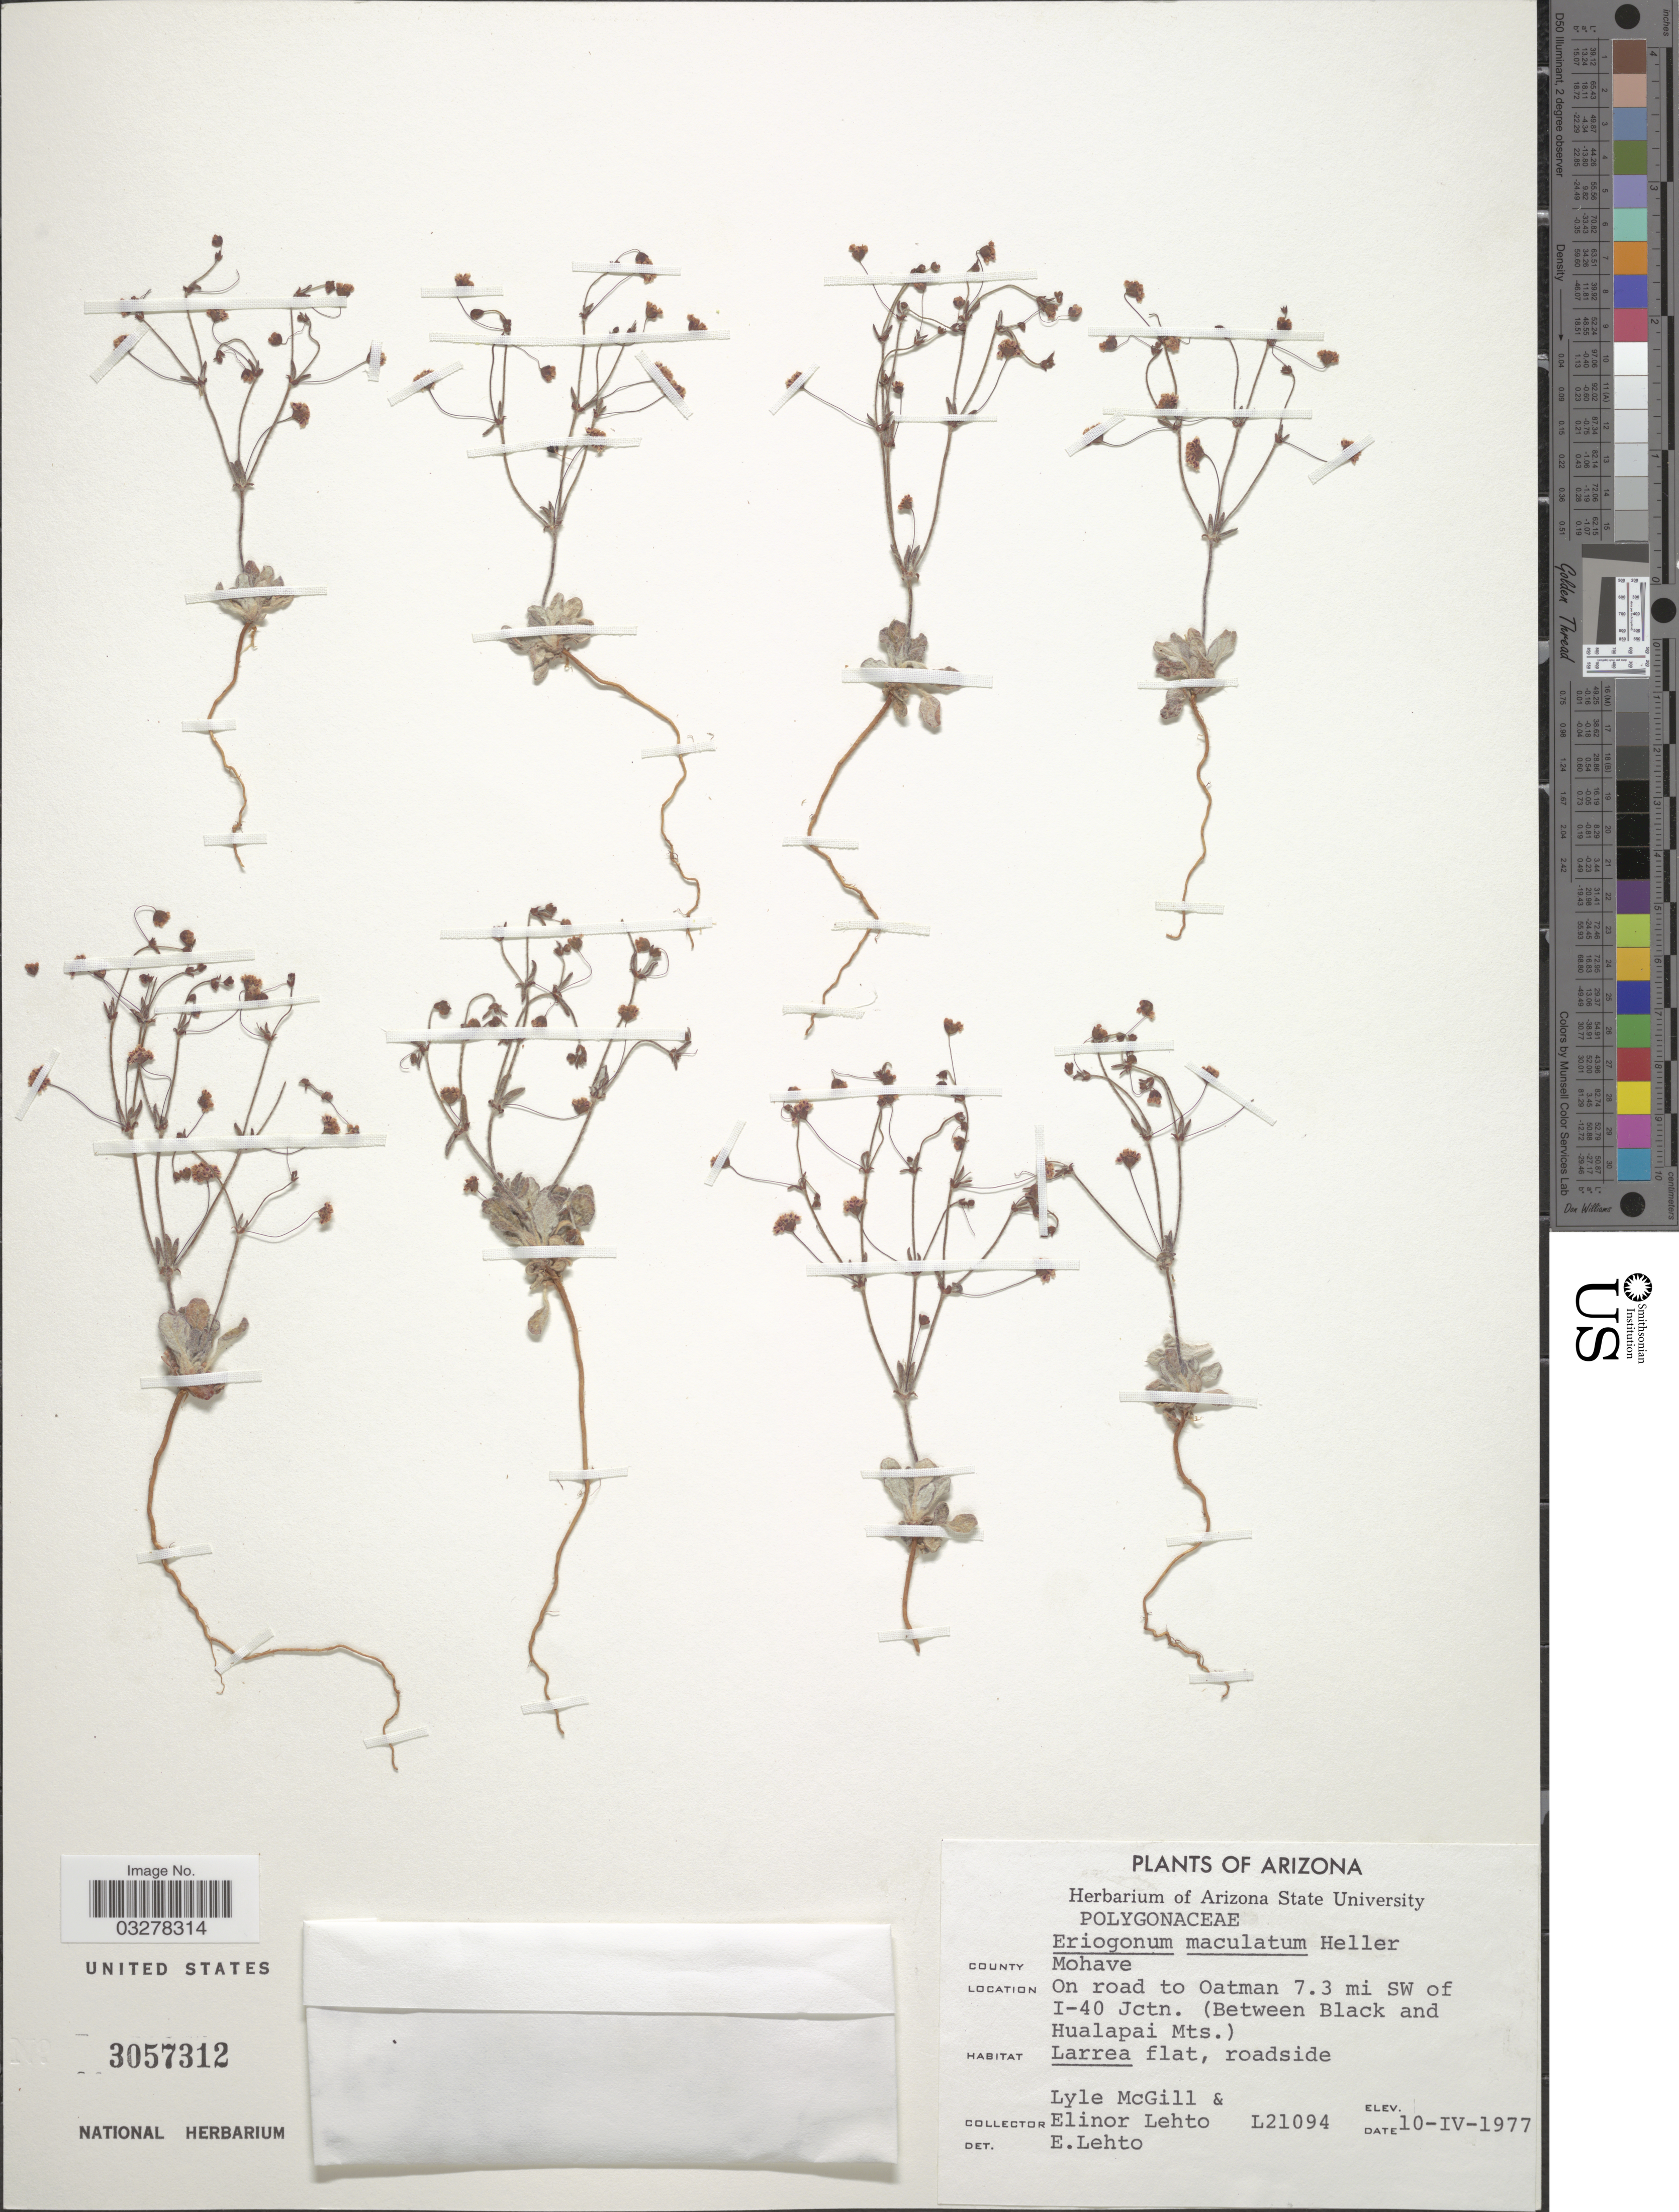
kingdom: Plantae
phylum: Tracheophyta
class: Magnoliopsida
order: Caryophyllales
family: Polygonaceae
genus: Eriogonum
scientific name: Eriogonum maculatum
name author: A. Heller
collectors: L. McGill & E. Lehto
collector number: L21094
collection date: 1977-04-10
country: United States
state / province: Arizona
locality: County Mohave. On road to Oatman 7.3 mi SW of I-40 Jctn. (Between Black and Hualapai Mts.). Larrea flat, roadside.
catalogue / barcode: US 3057312